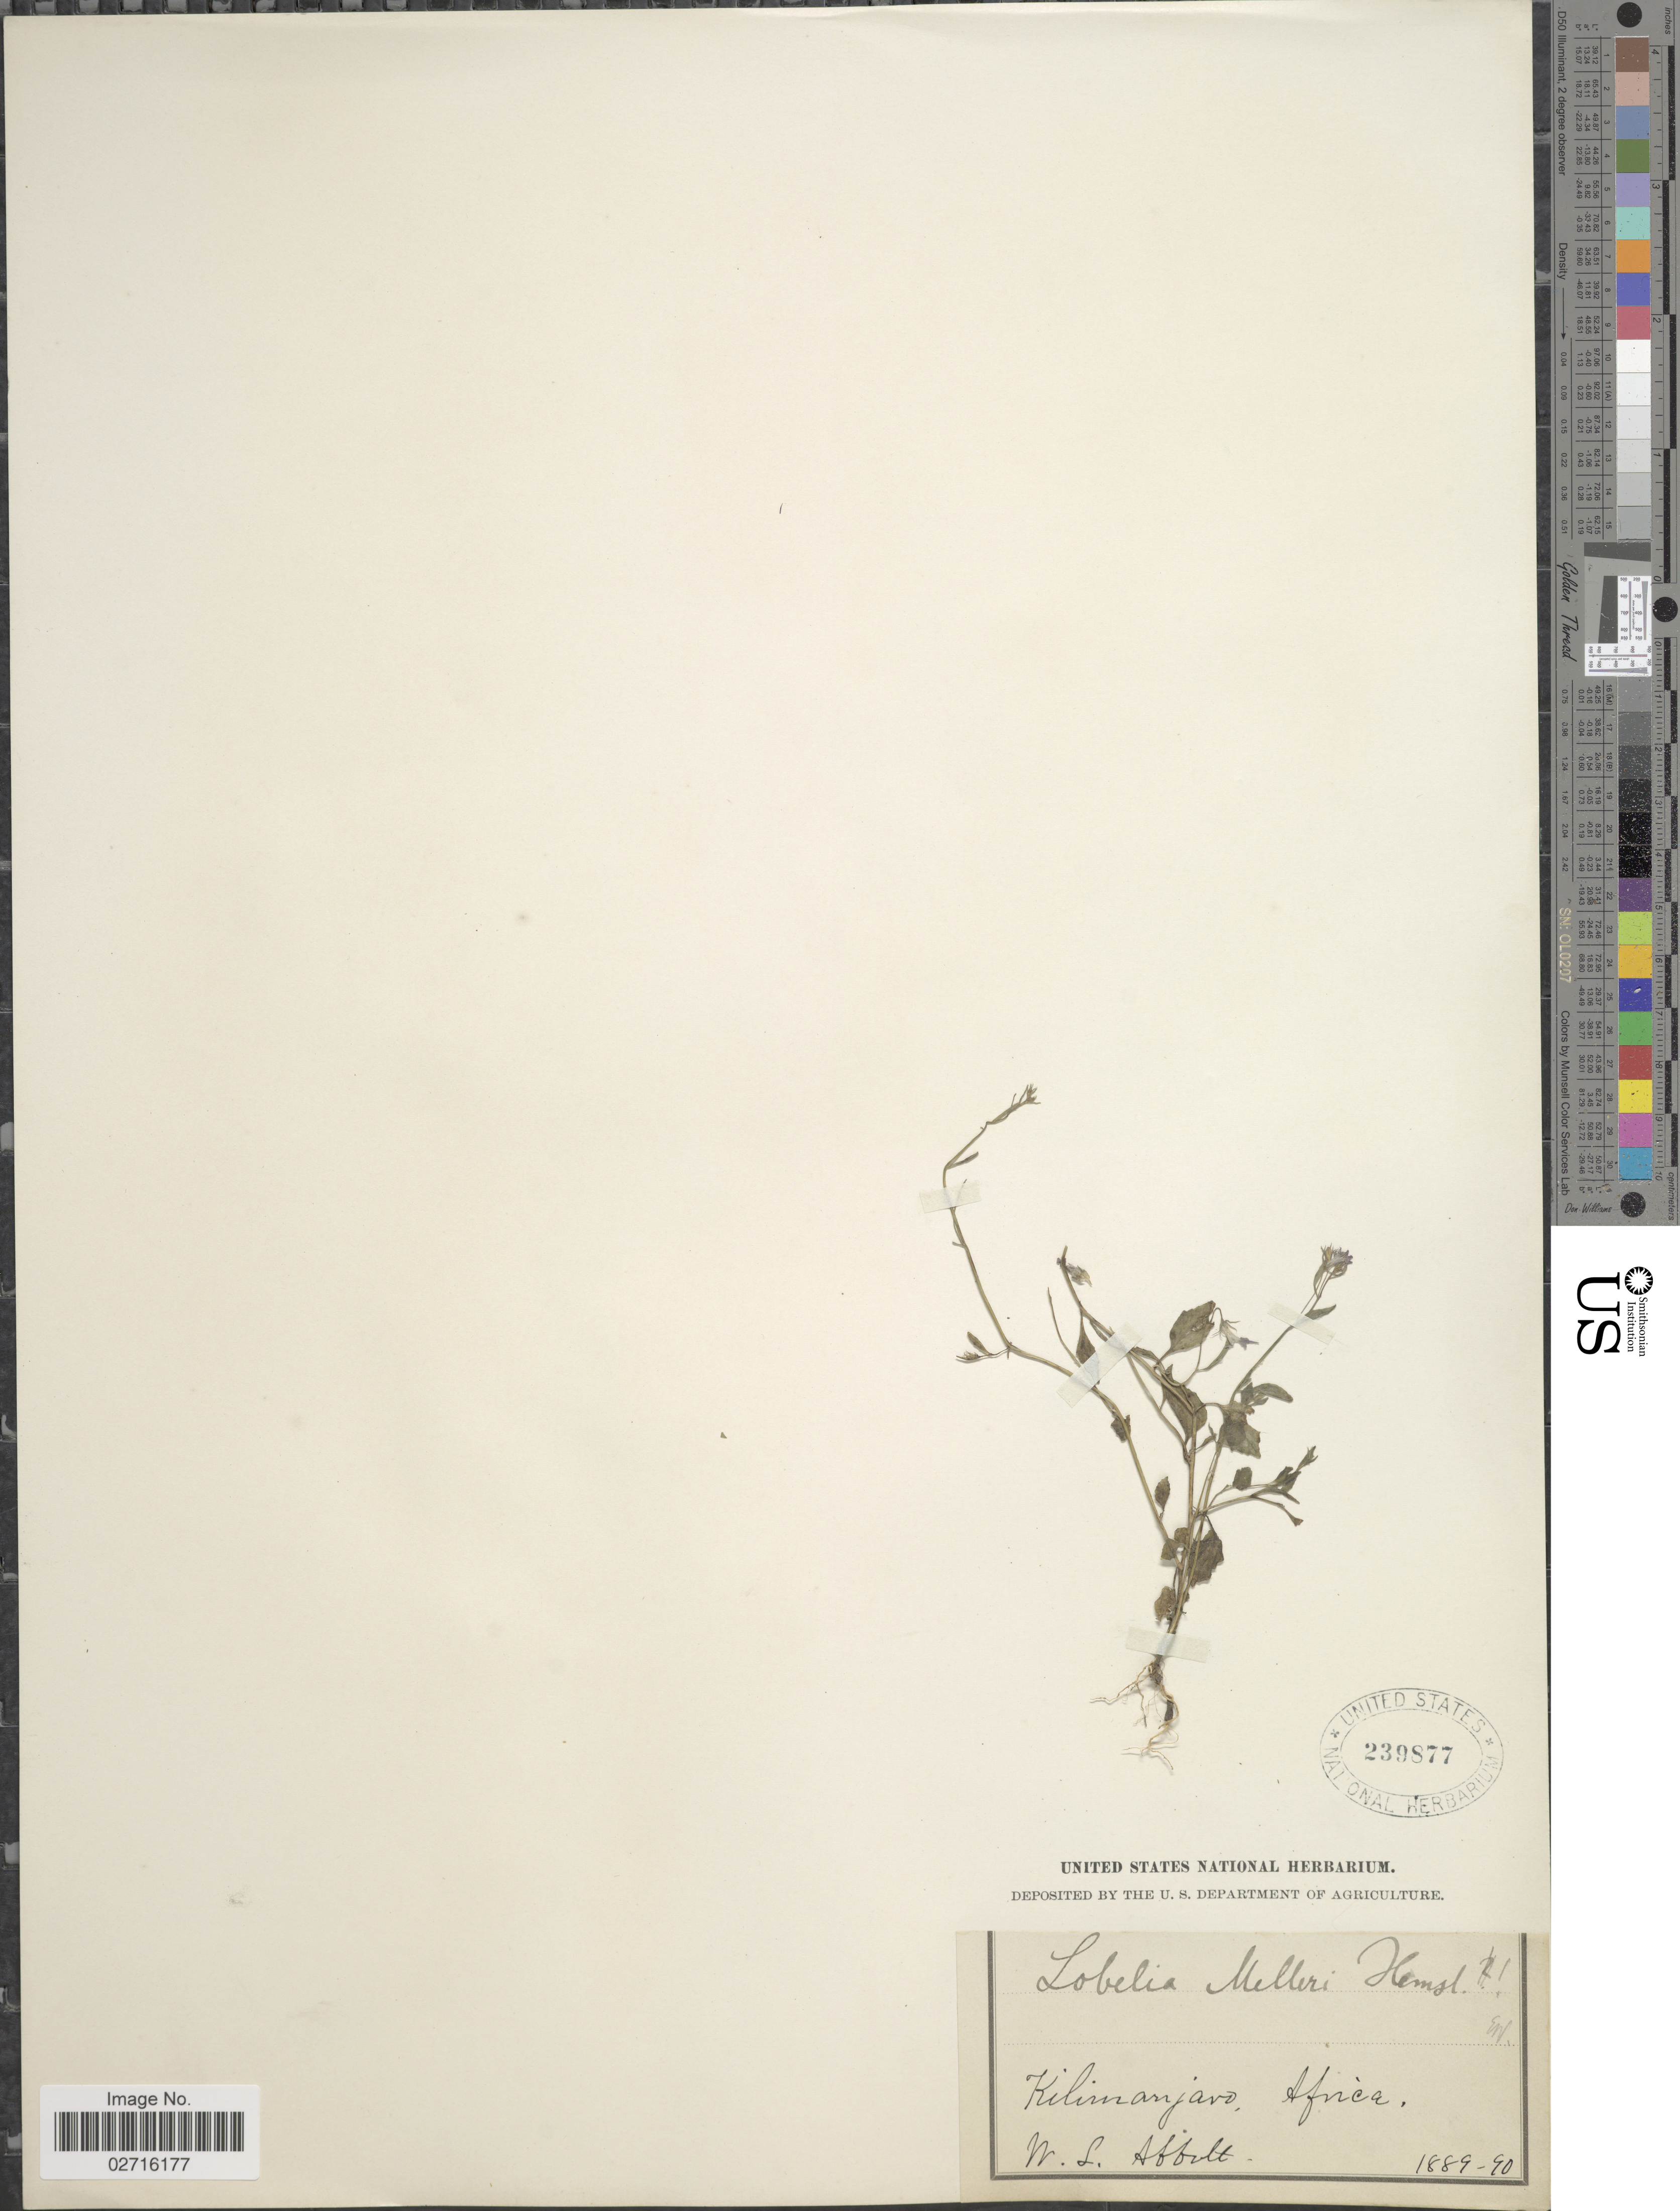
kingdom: Plantae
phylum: Tracheophyta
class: Magnoliopsida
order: Asterales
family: Campanulaceae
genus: Lobelia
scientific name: Lobelia melleri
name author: Hemsl.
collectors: W. L. Abbott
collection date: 1889/1890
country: Tanzania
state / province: Kilimanjaro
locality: Kilimanjaro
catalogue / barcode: US 239877